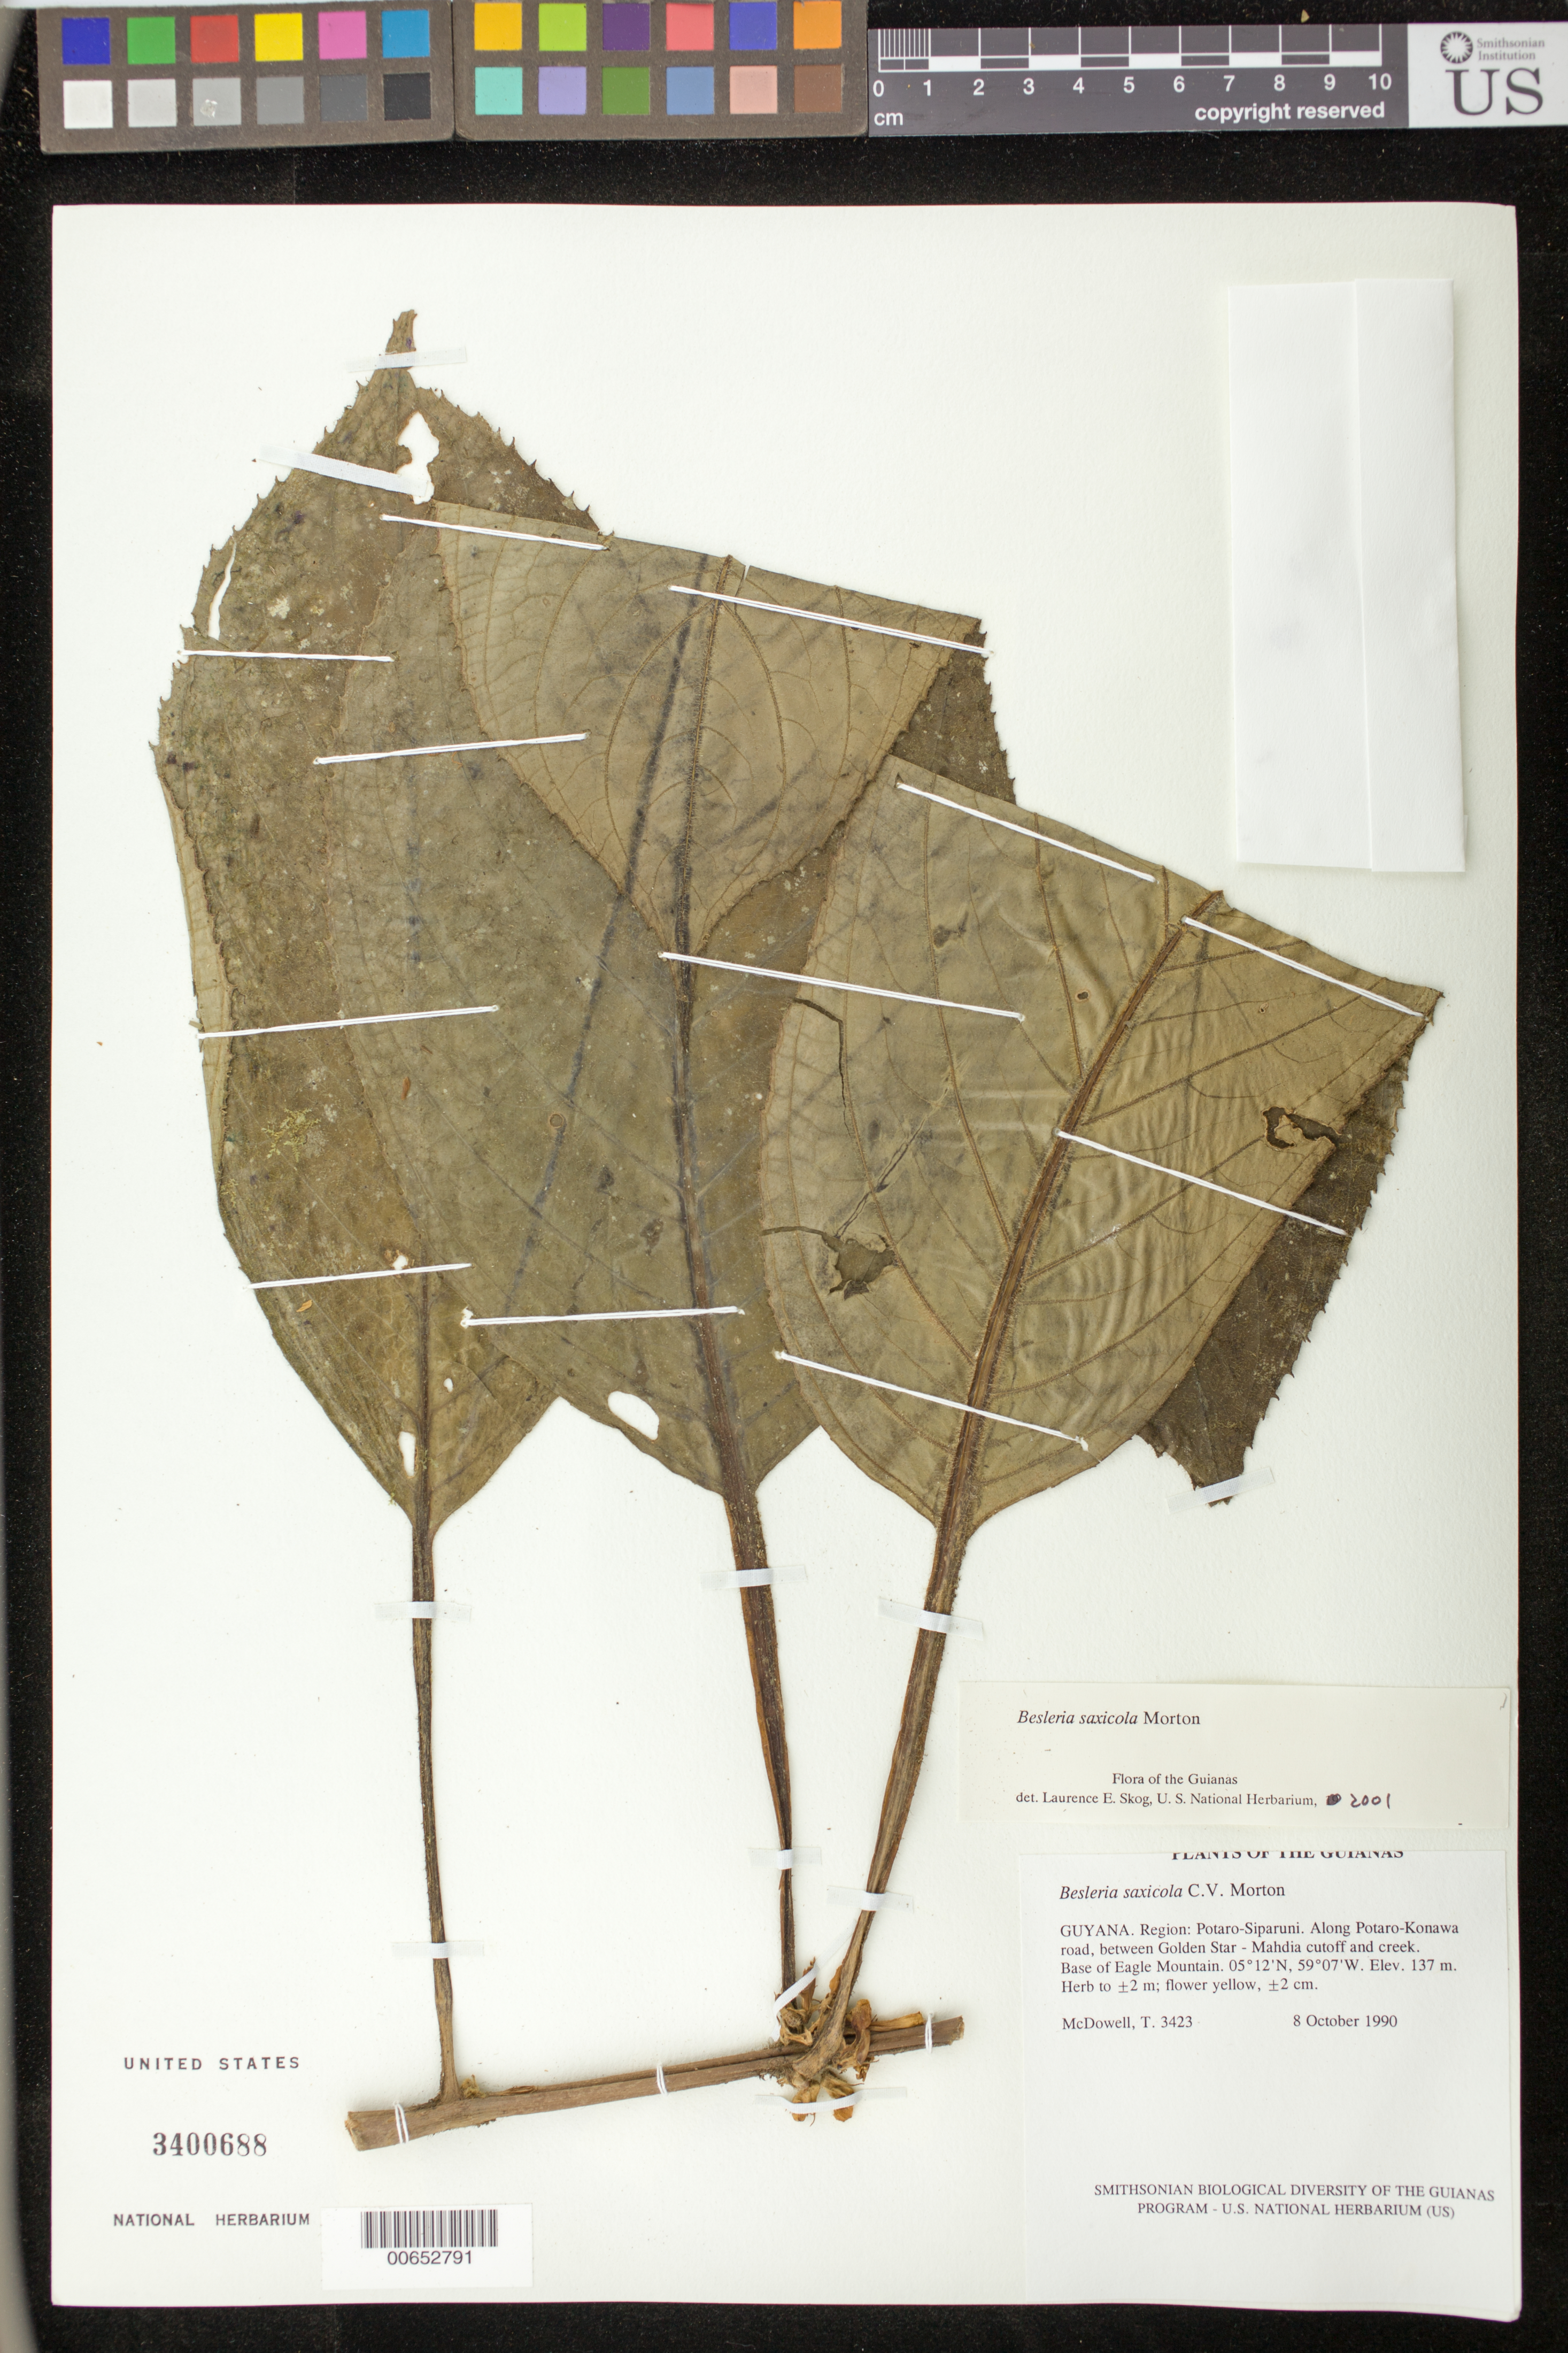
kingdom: Plantae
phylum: Tracheophyta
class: Magnoliopsida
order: Lamiales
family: Gesneriaceae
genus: Besleria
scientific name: Besleria saxicola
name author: C.V. Morton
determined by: Skog, Laurence E.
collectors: T. McDowell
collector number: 3423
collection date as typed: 08 Oct 1990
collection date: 1990-10-08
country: Guyana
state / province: Potaro-Siparuni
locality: Along Potaro-Konawa road, between Golden Star - Mahdia cutoff and creek; base of Eagle Mountain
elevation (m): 137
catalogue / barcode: US 3400688